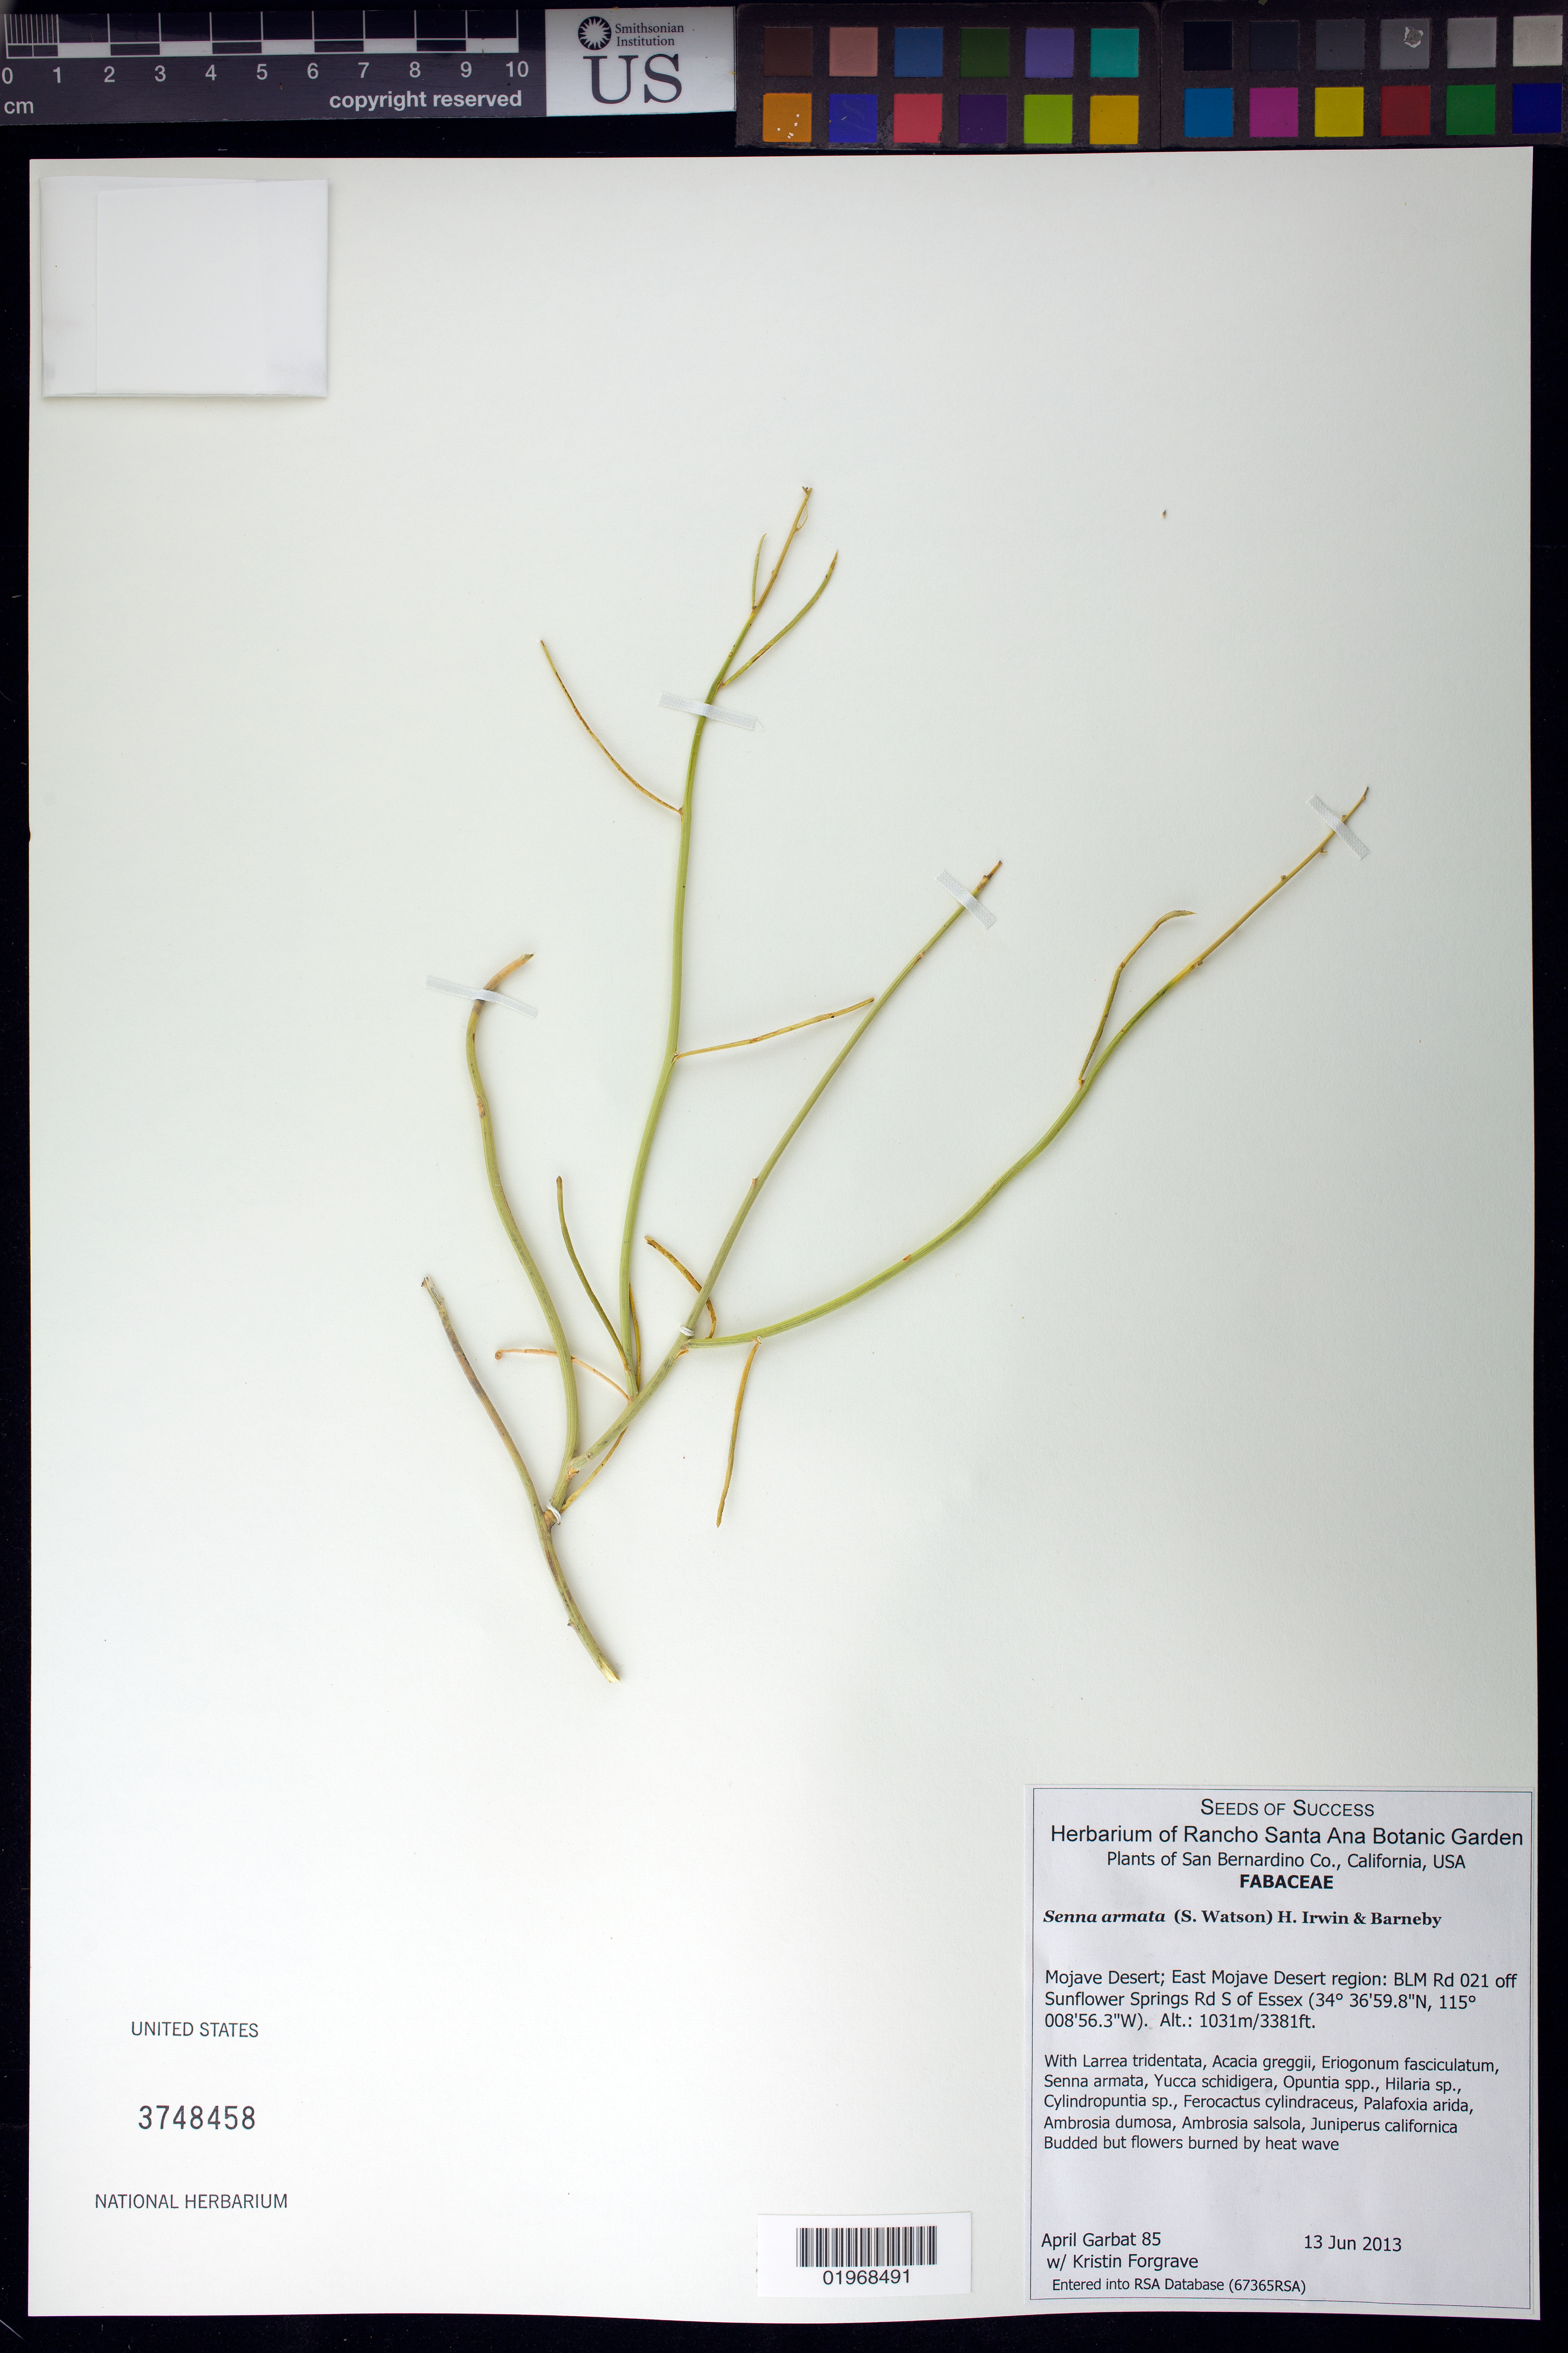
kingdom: Plantae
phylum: Tracheophyta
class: Magnoliopsida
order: Fabales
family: Fabaceae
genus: Senna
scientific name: Senna armata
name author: (S. Watson) H.S. Irwin & Barneby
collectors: A. Garbat & K. Forgrave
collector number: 85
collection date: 2013-06-13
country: United States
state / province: California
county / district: San Bernardino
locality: Mojave Desert, BLM Rd 021 off Sunflower Springs Rd S of Essex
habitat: With Acacia greggii, Ambrosia dumosa, Juniperus californica, Opuntia sp., Hilaria sp., ect.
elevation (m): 1031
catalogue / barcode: US 3748458